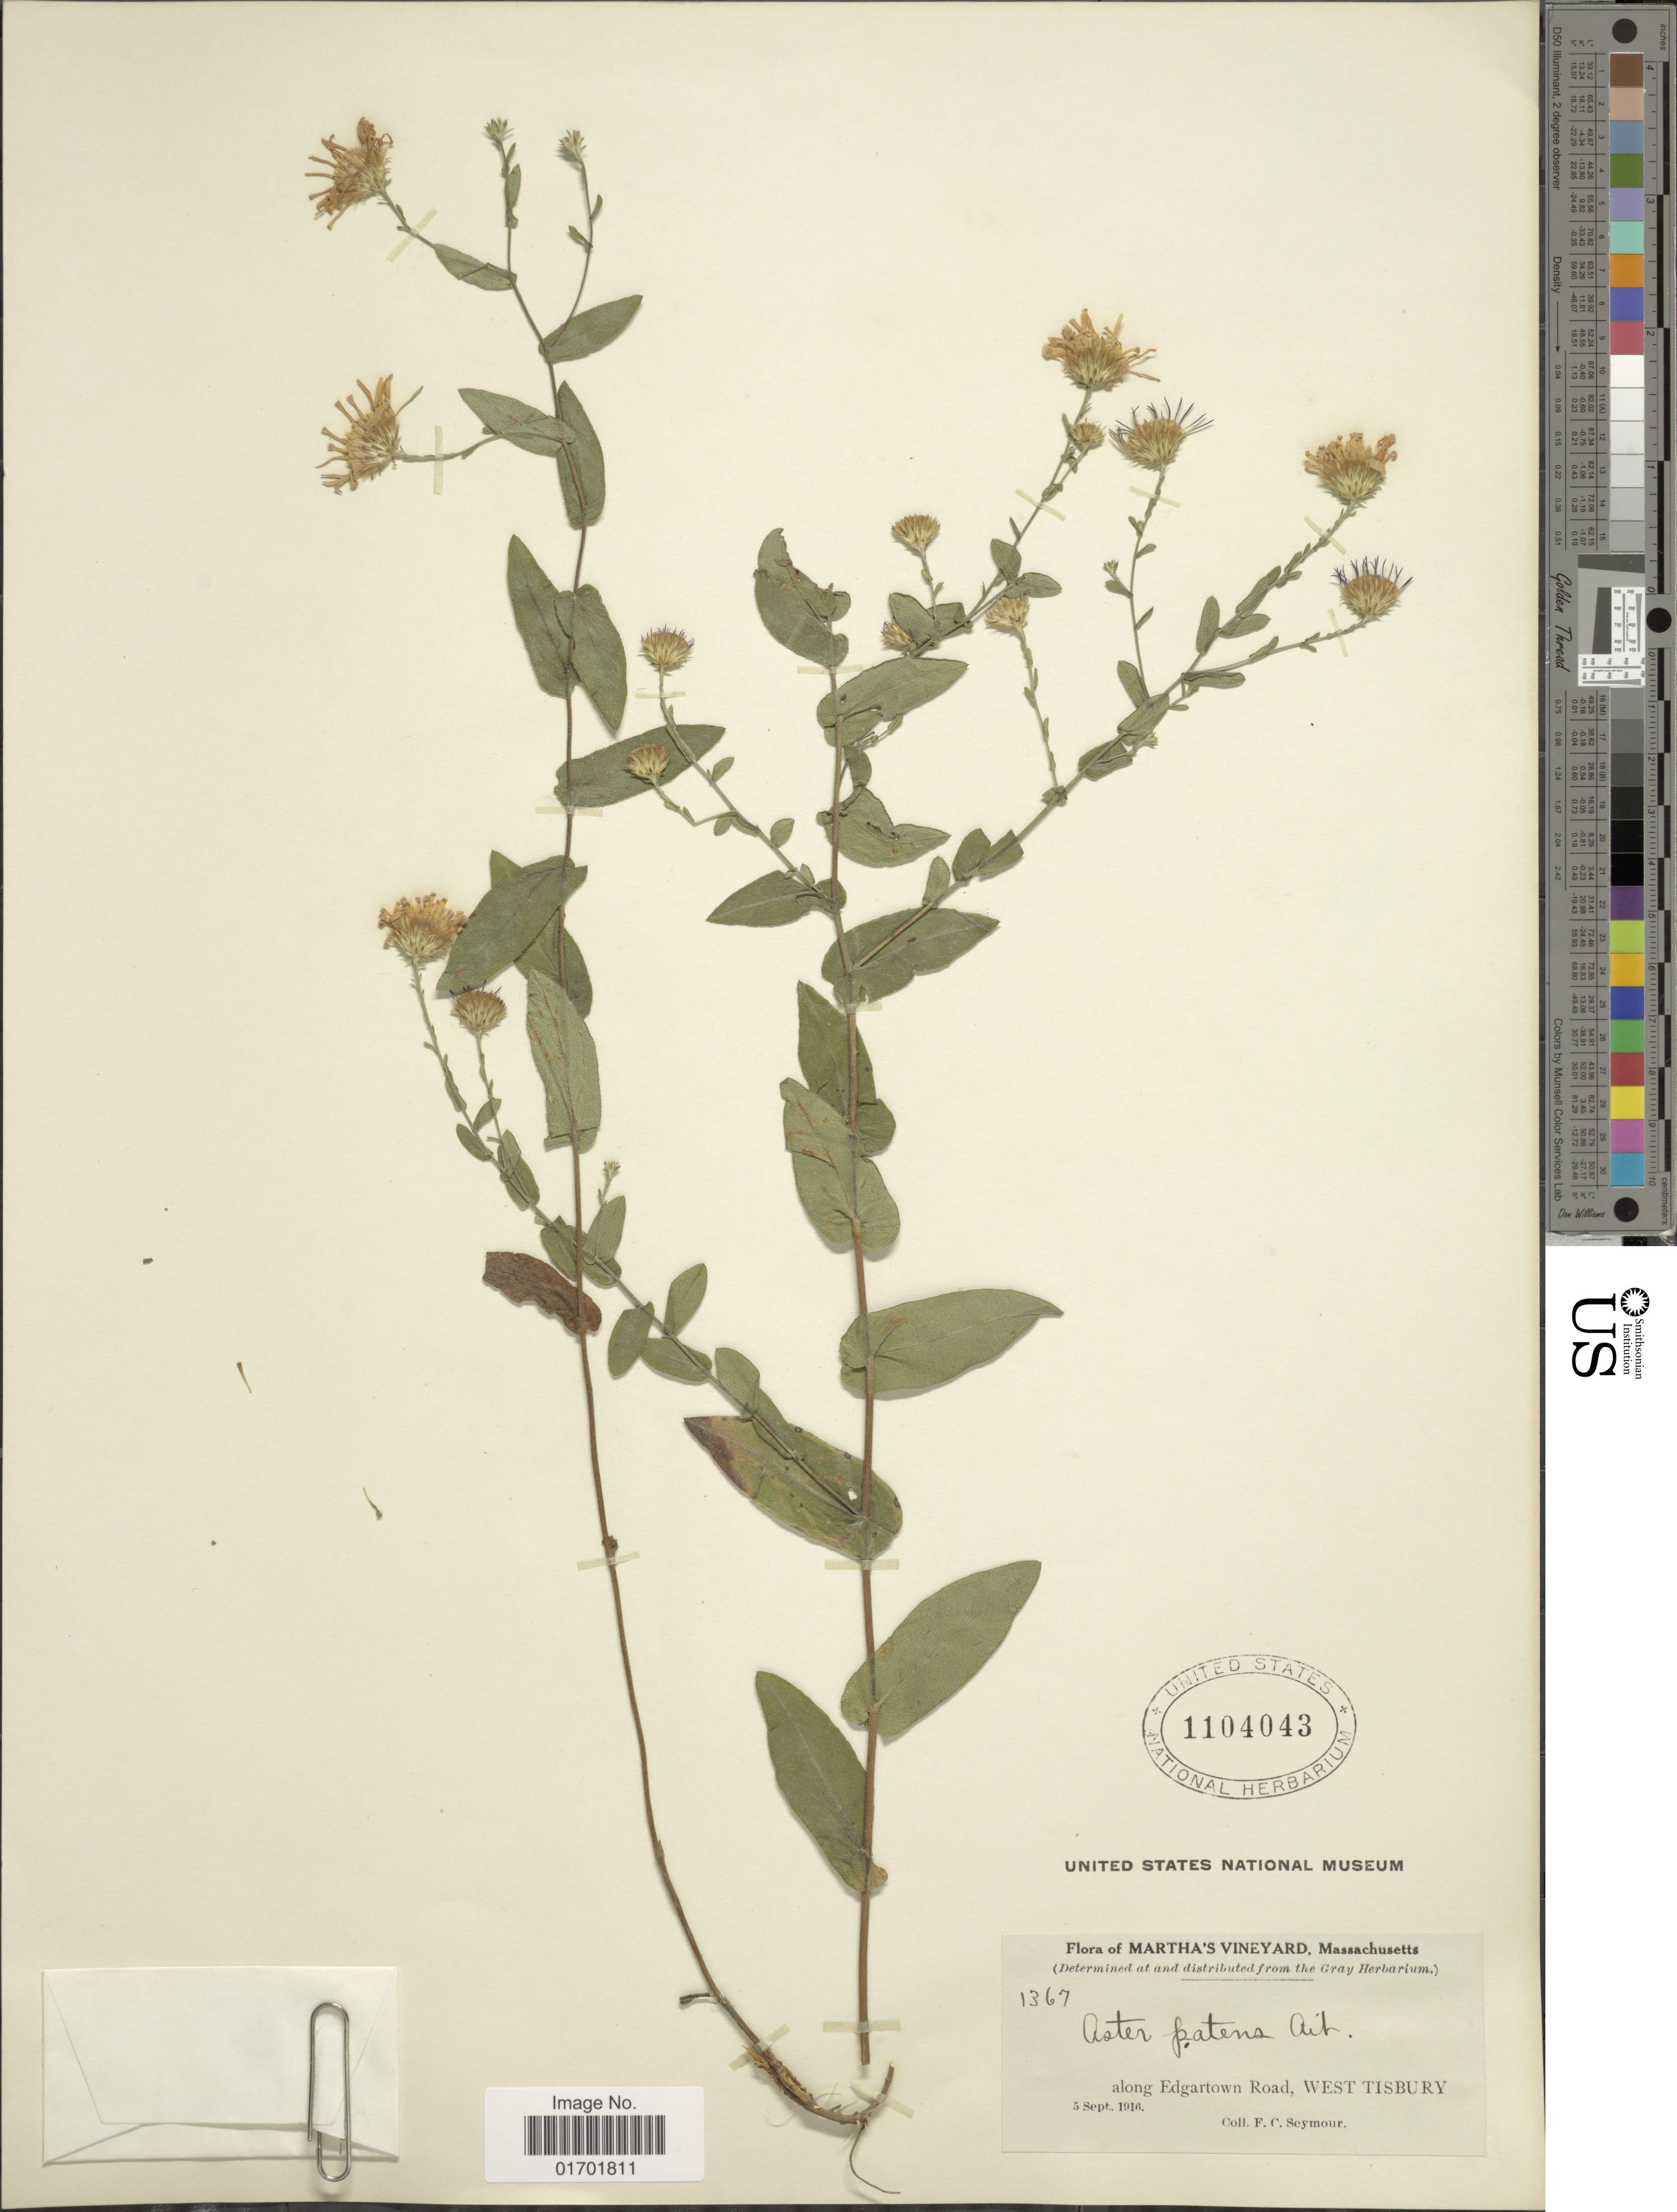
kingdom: Plantae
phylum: Tracheophyta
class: Magnoliopsida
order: Asterales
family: Asteraceae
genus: Symphyotrichum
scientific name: Symphyotrichum patens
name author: (Aiton) G.L. Nesom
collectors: F. C. Seymour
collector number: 1367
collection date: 1916-09-05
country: United States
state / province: Massachusetts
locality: Martha's Vineyard, along Edgartown Road, West Tisbury.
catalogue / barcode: US 1104043